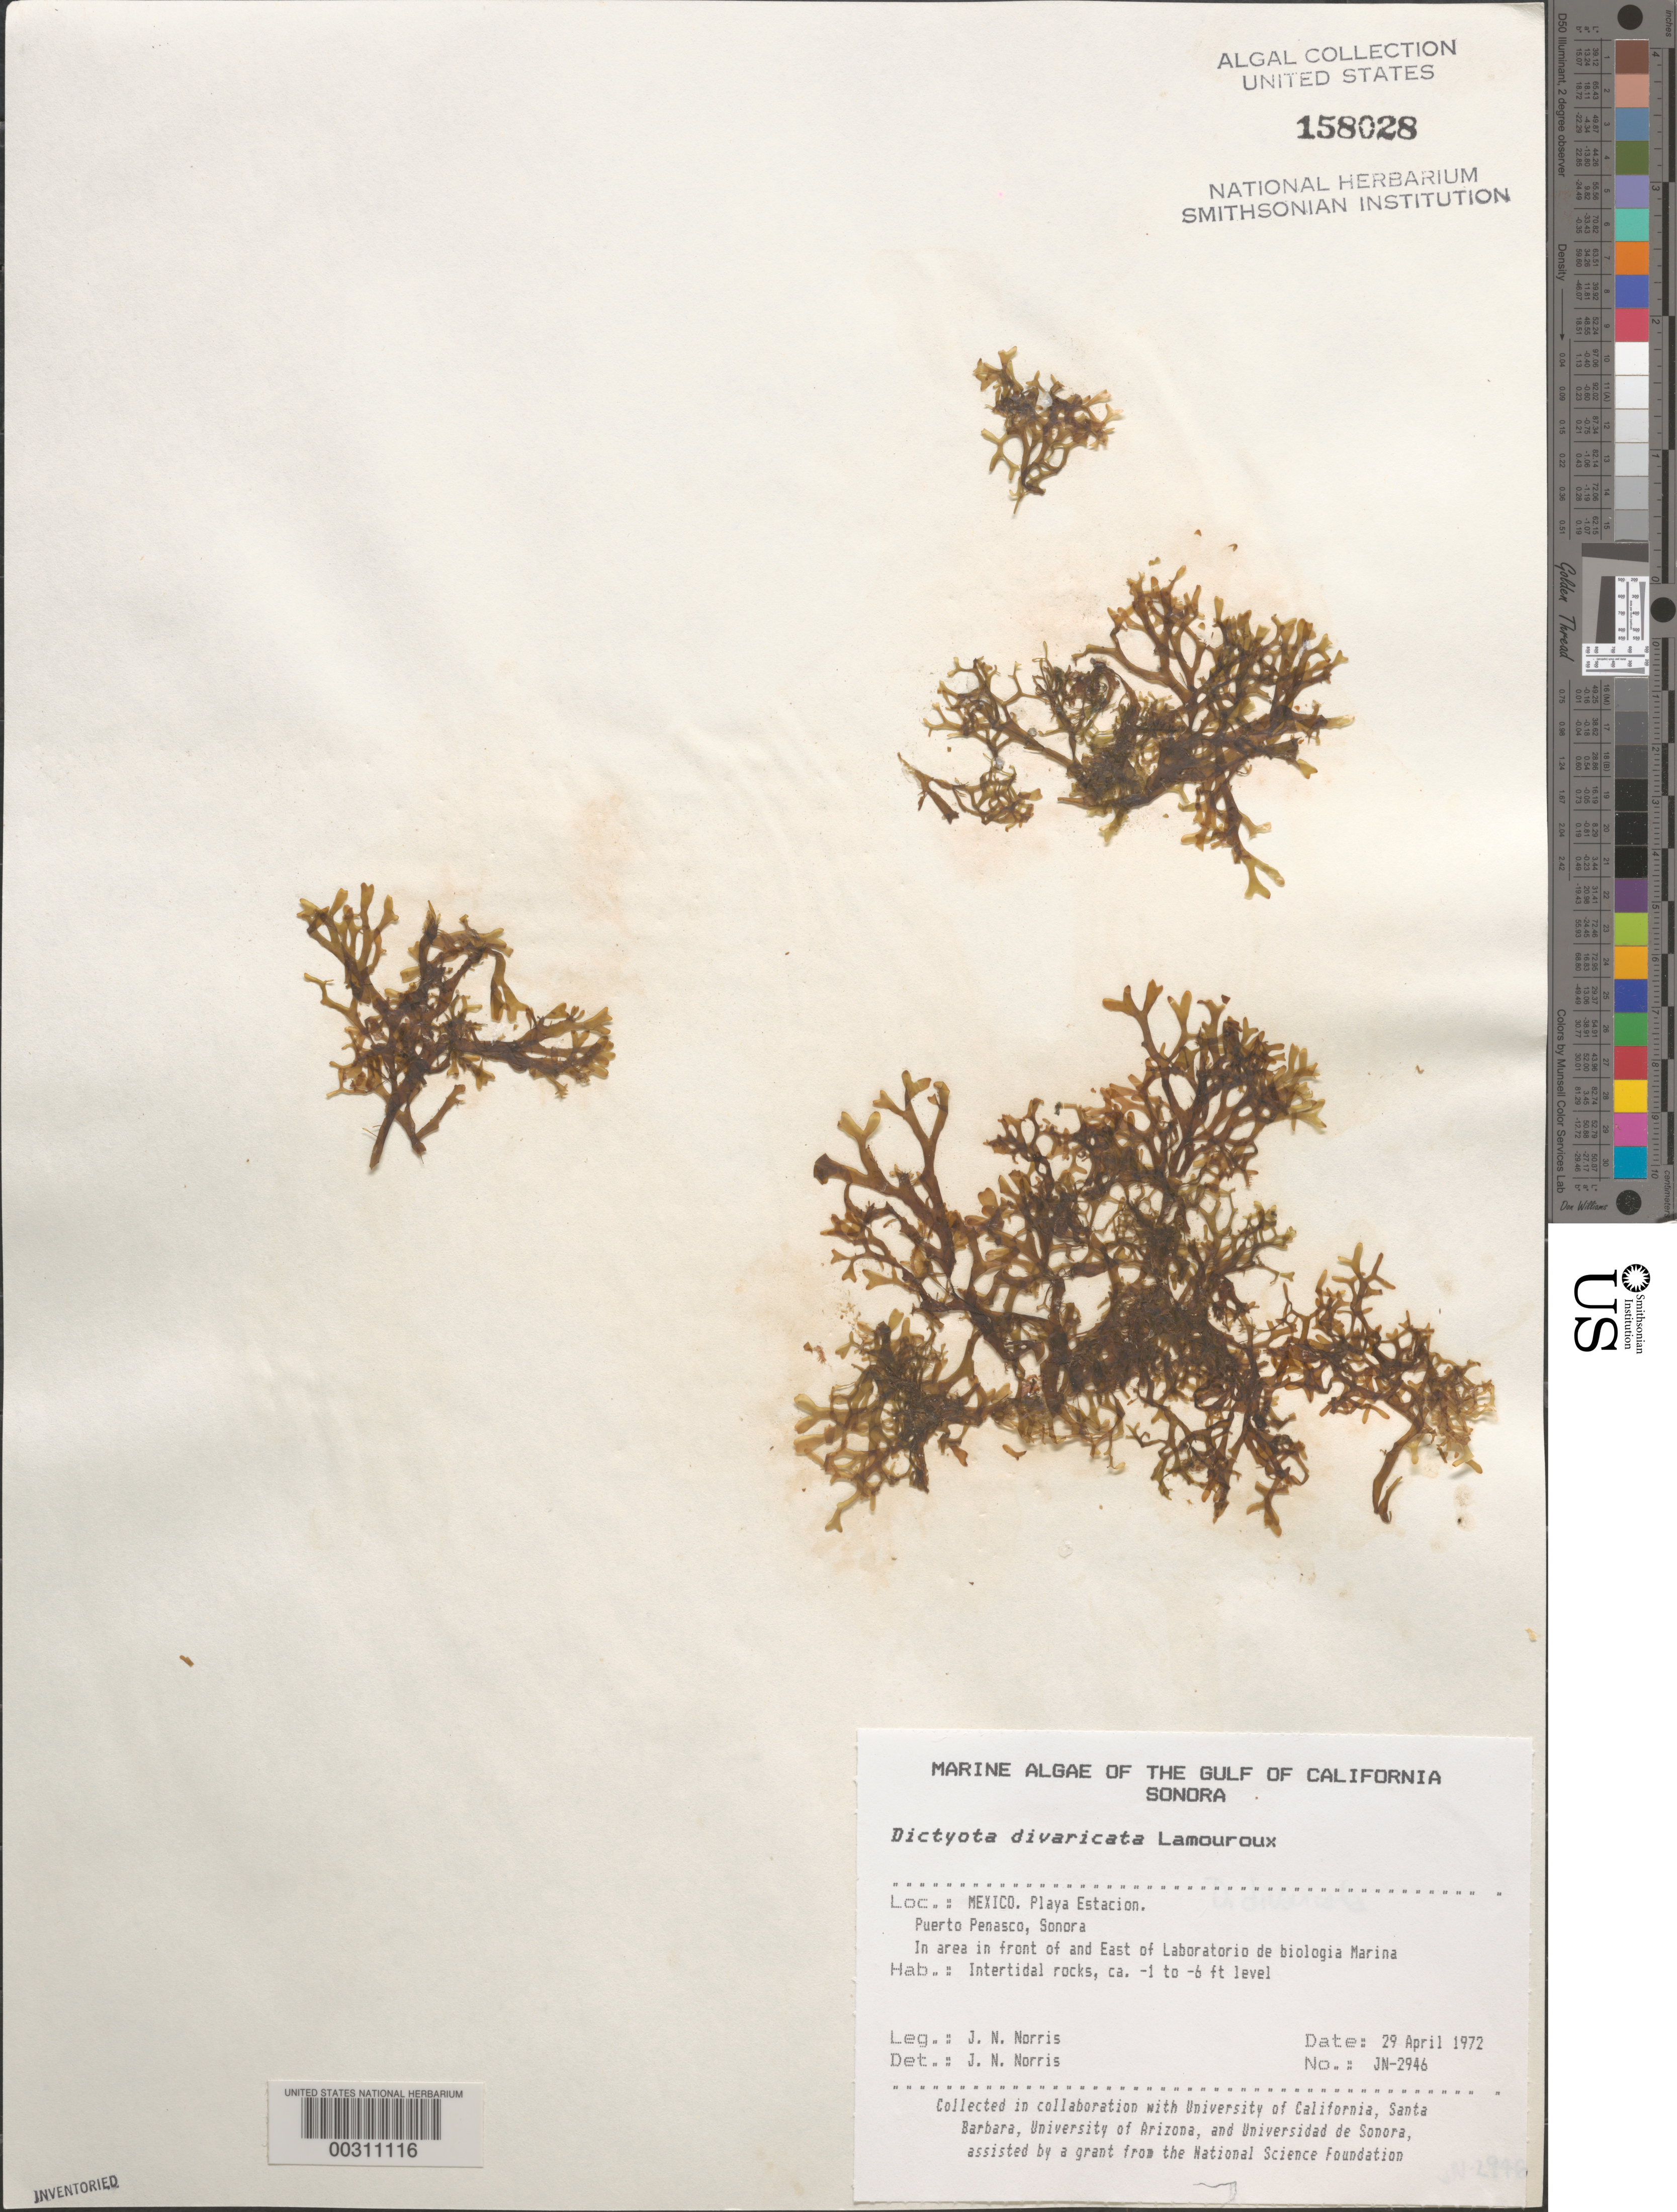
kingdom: Chromista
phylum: Ochrophyta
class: Phaeophyceae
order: Dictyotales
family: Dictyotaceae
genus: Dictyota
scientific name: Dictyota divaricata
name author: J.V.Lamouroux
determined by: Norris, James N.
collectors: J. N. Norris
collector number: JN-2946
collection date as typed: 29 Apr 1972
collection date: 1972-04-29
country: Mexico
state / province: Sonora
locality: Playa Estacion, Puerto Penasco, marine laboratory area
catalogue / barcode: US 158028